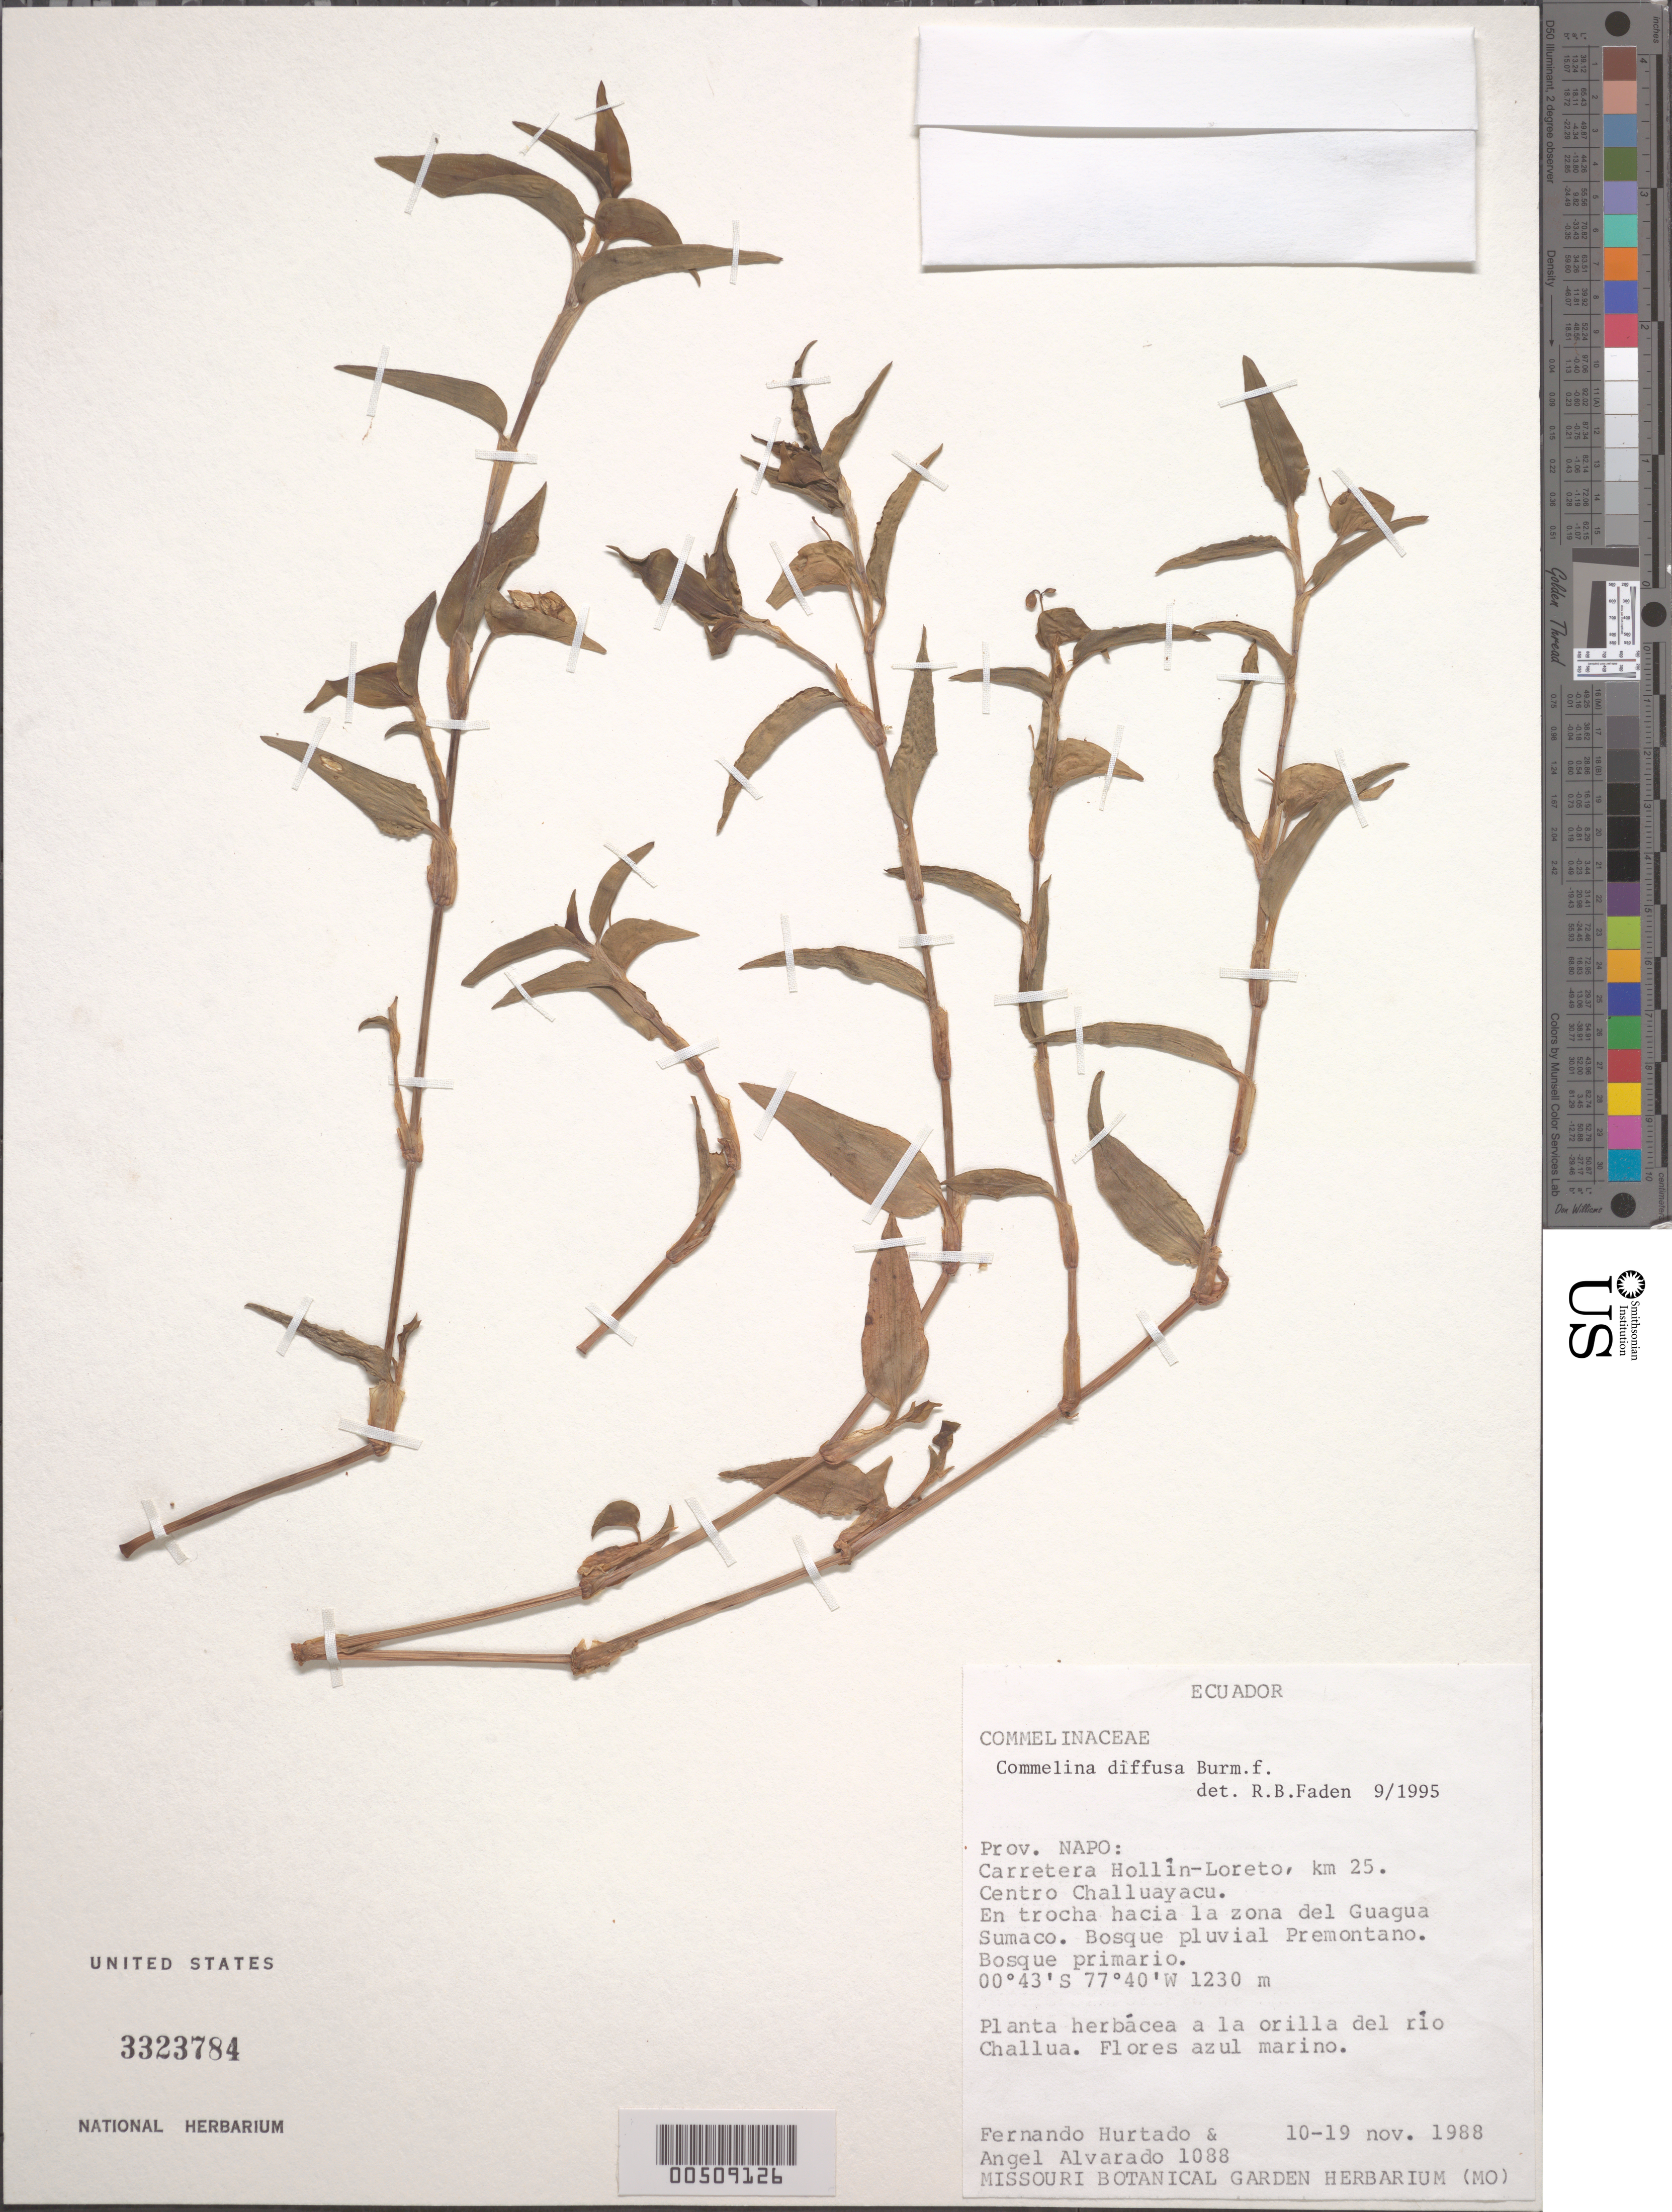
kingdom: Plantae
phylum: Tracheophyta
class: Liliopsida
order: Commelinales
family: Commelinaceae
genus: Commelina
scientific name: Commelina diffusa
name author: Burm. f.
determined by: Faden, Robert B., (US), Smithsonian Institution - National Museum of Natural History (UNITED STATES)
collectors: F. Hurtado & A. Alvarado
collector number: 1088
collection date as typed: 10 Nov 1988 to 19 Nov 1988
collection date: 1988-11-10/1988-11-19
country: Ecuador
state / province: Napo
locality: Centro challuayacu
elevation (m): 1230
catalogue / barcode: US 3323784